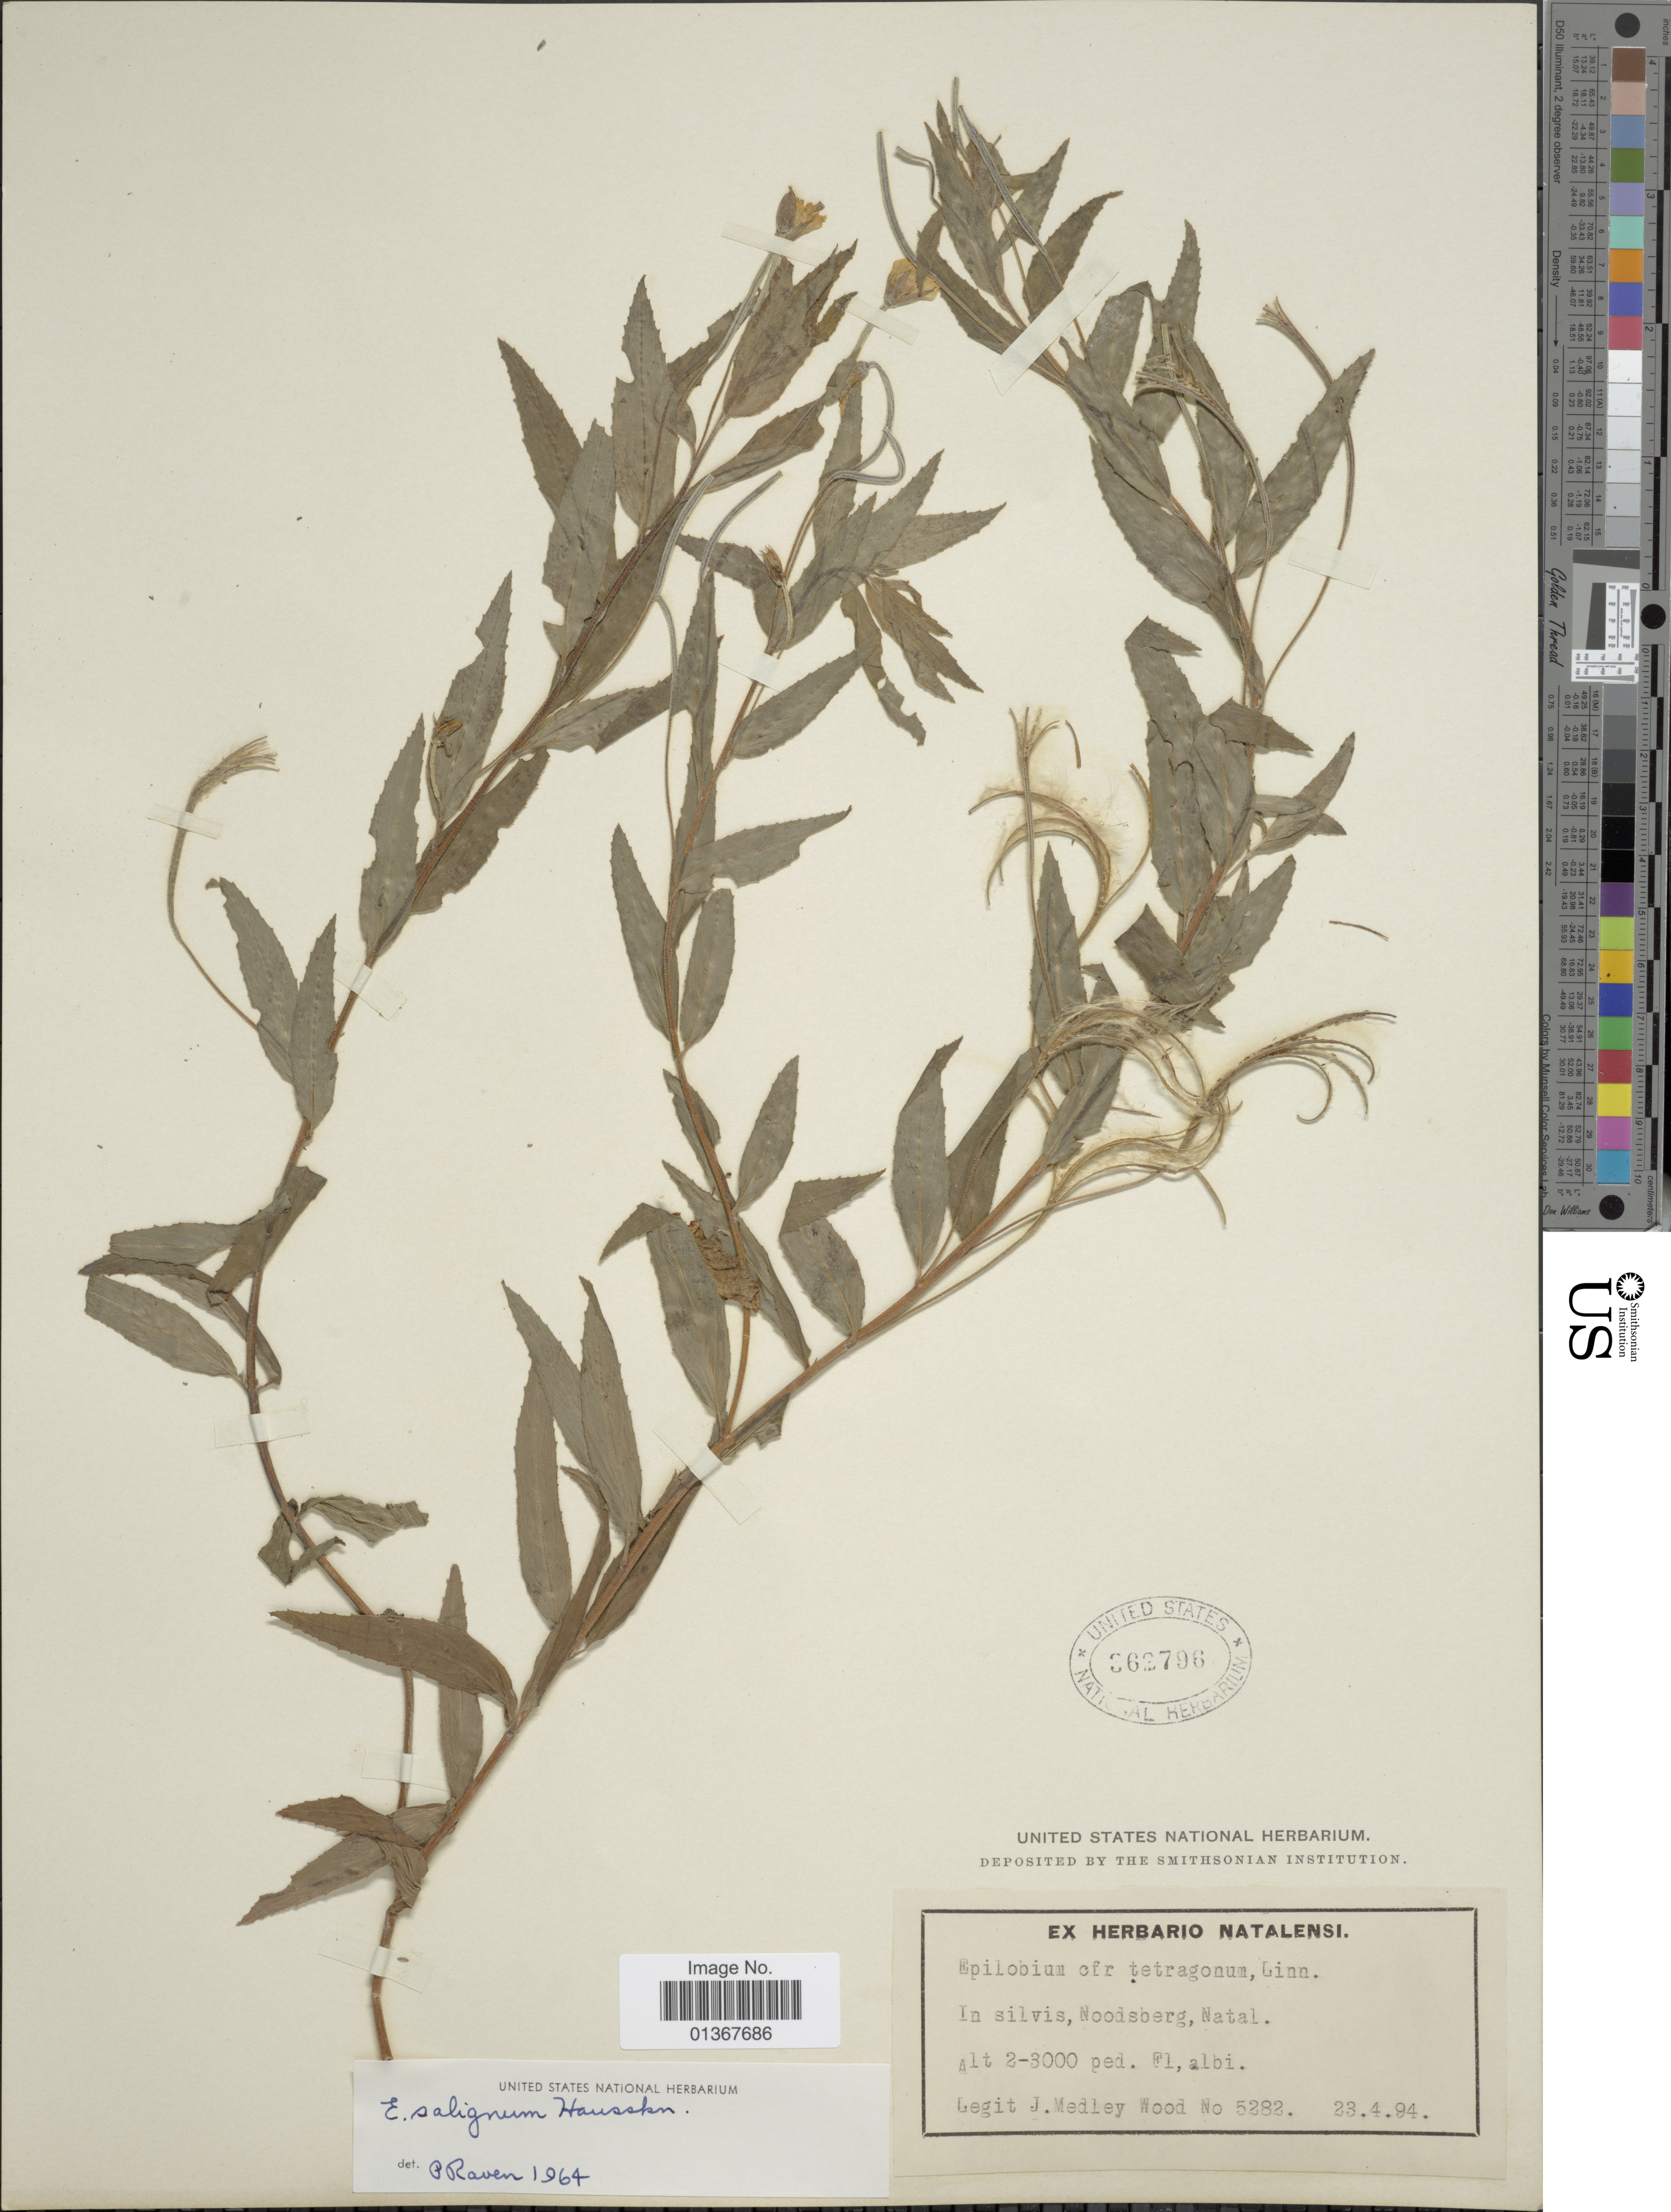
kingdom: Plantae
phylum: Tracheophyta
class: Magnoliopsida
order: Myrtales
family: Onagraceae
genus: Epilobium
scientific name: Epilobium salignum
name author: Hausskn.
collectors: J. M. Wood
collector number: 5282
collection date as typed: Transcribed d/m/y: 23/4/94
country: South Africa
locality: In silvis, Noodsberg, Natal.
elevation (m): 610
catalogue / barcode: US 362796